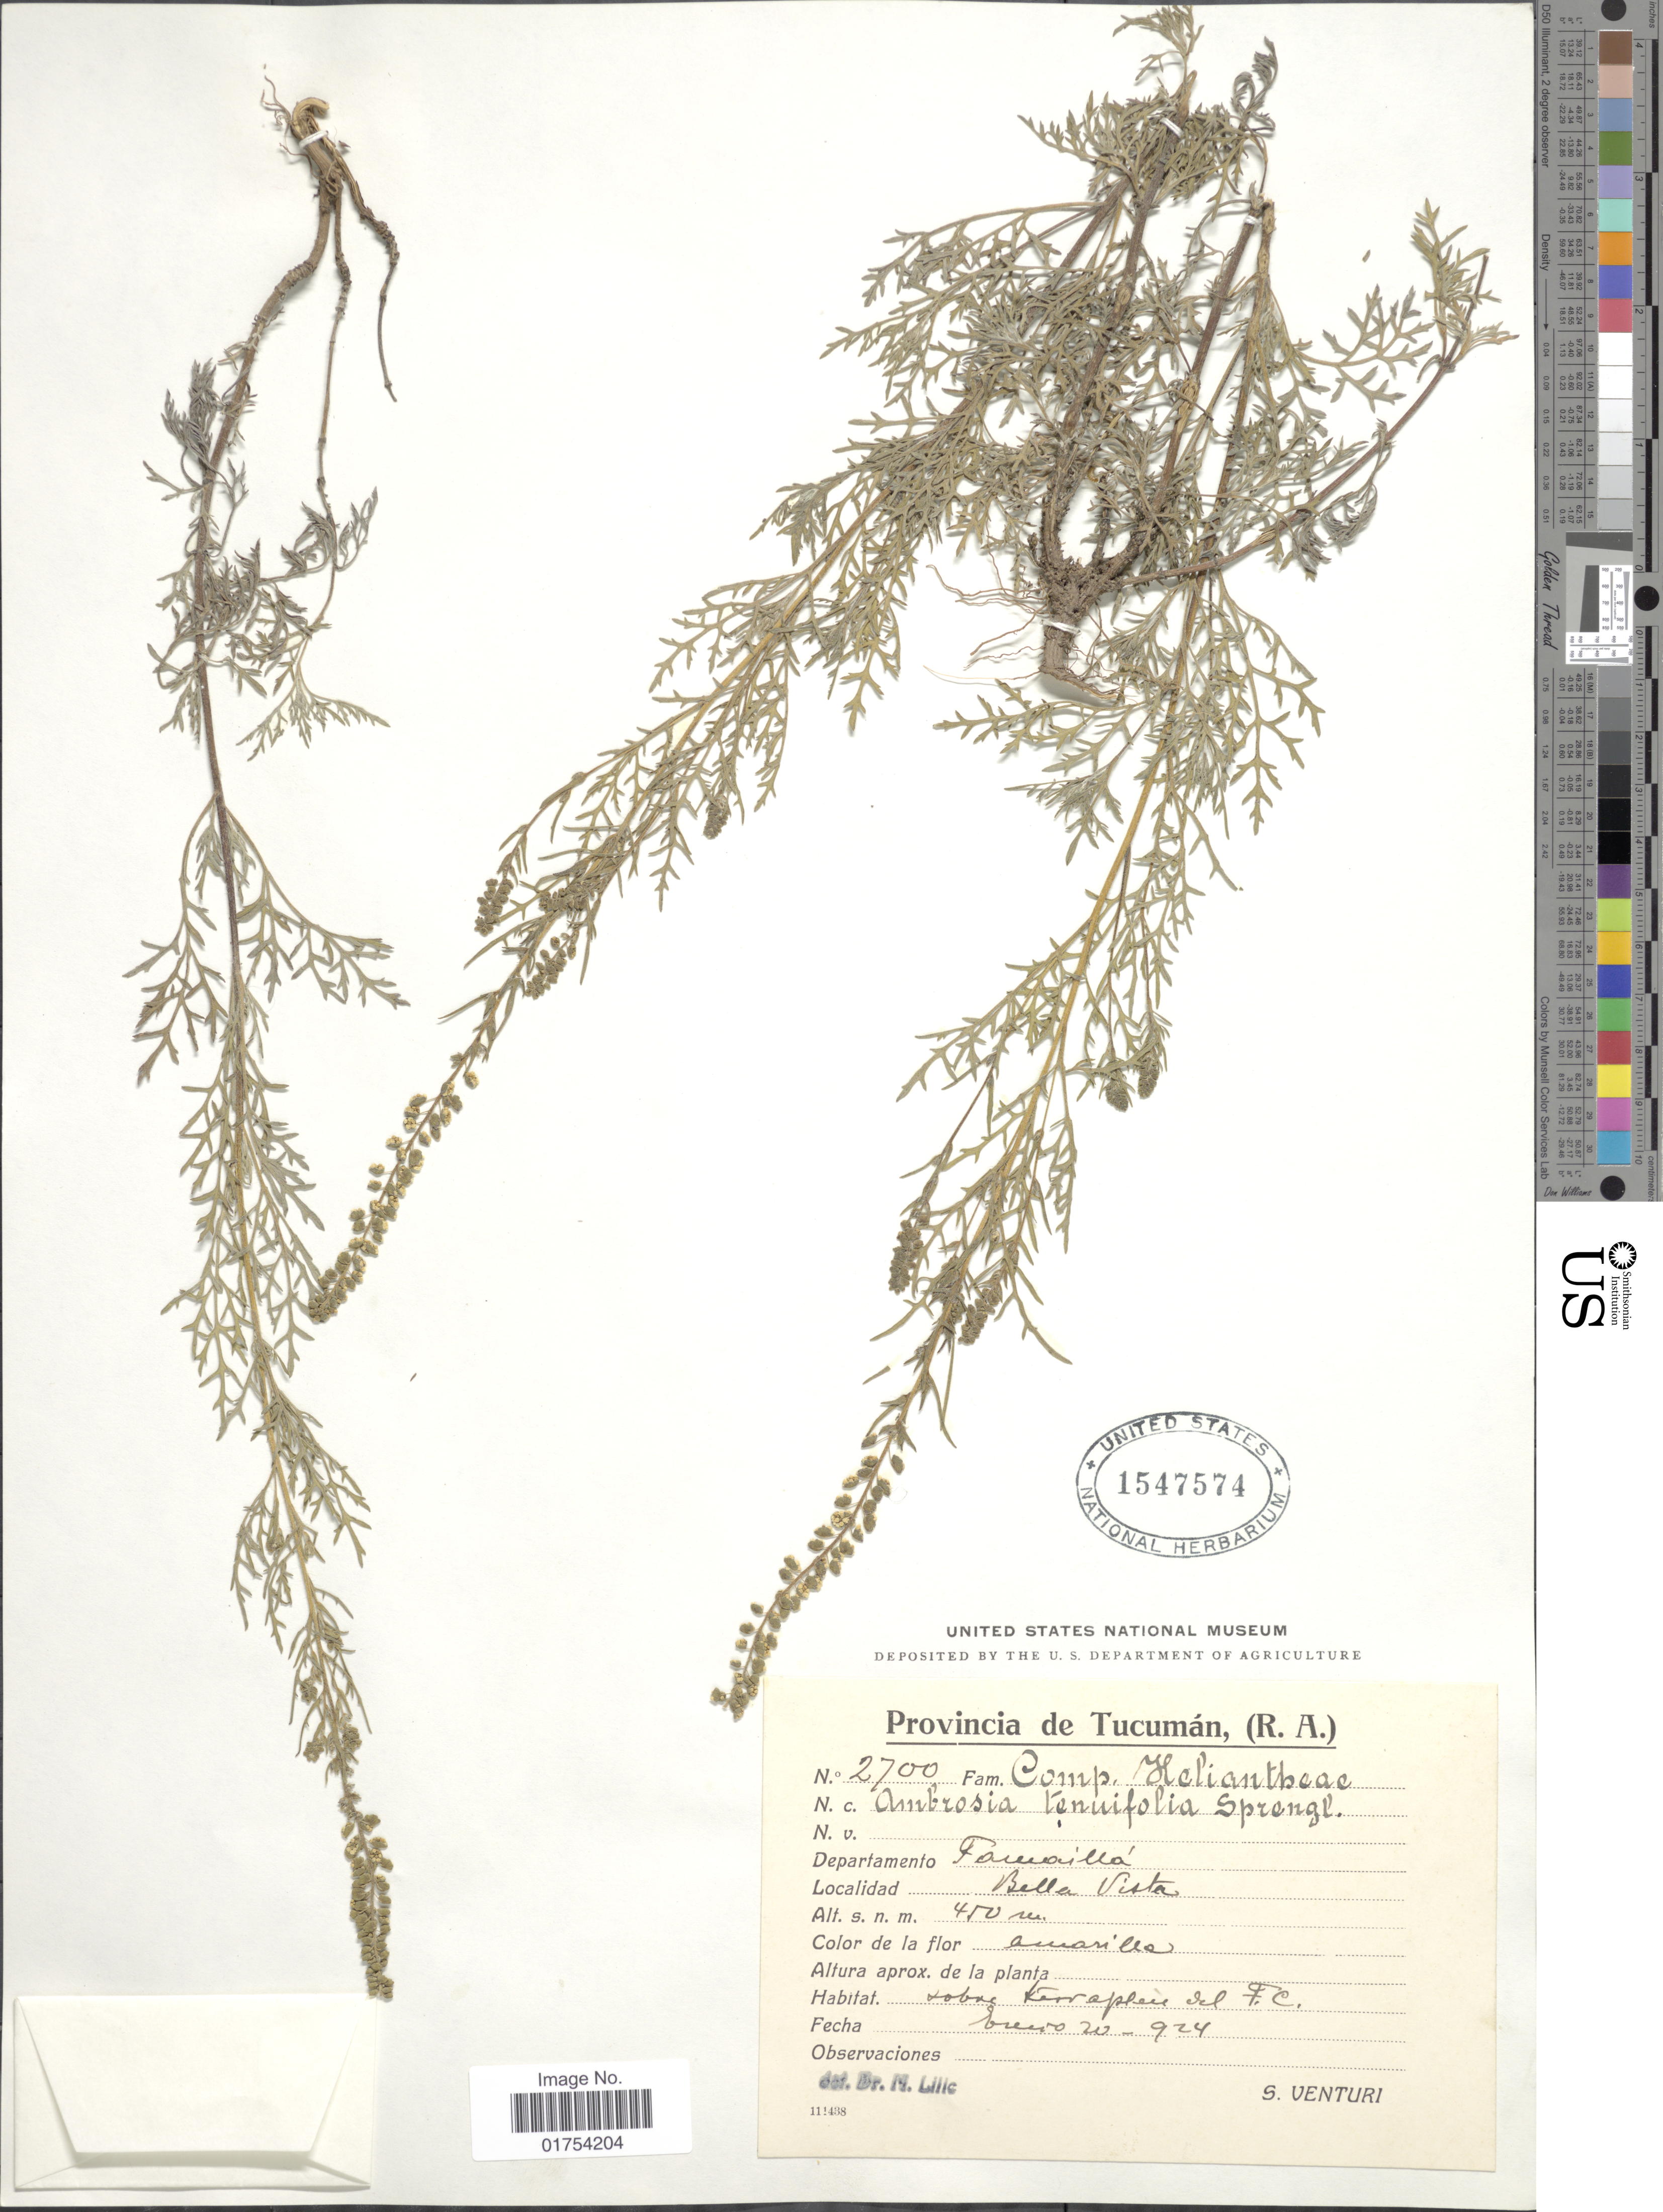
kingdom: Plantae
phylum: Tracheophyta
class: Magnoliopsida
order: Asterales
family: Asteraceae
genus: Ambrosia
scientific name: Ambrosia tenuifolia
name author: Spreng.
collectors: S. Venturi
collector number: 2700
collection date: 1924-01-20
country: Argentina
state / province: Tucumán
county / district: Famailla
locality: Bella Vista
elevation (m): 450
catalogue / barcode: US 1547574